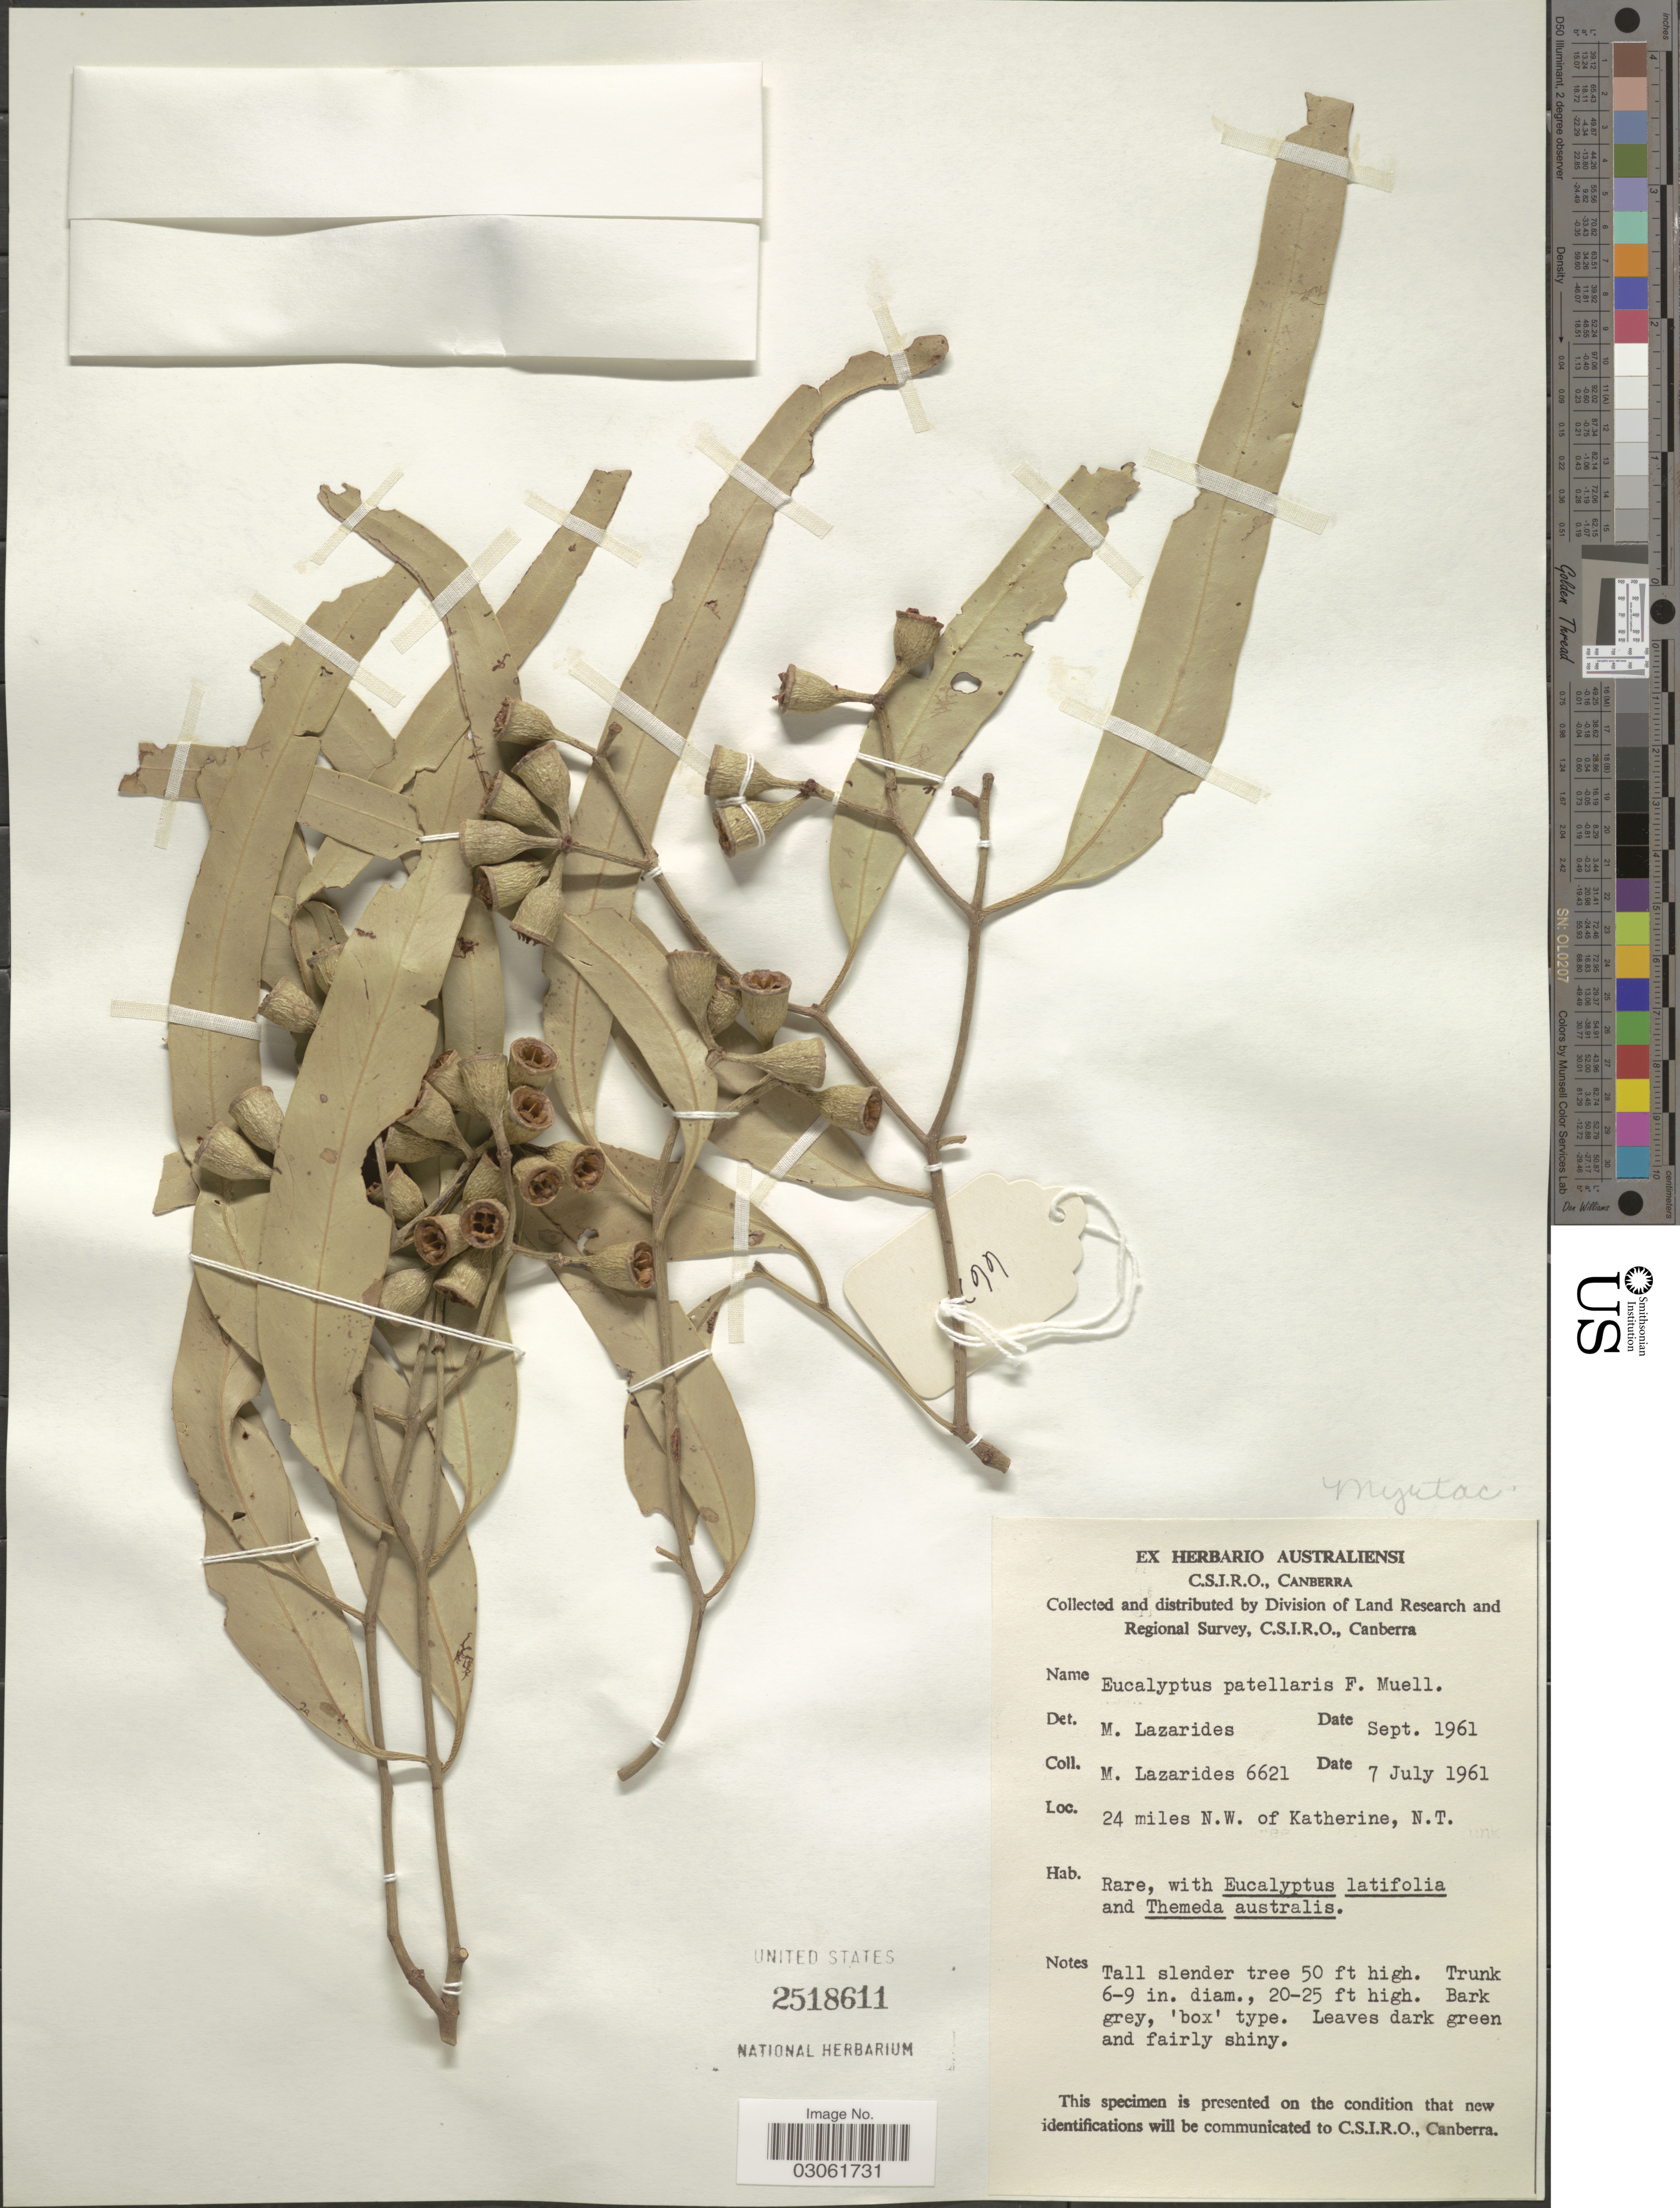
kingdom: Plantae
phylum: Tracheophyta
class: Magnoliopsida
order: Myrtales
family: Myrtaceae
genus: Eucalyptus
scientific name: Eucalyptus patellaris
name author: F. Muell.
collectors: M. Lazarides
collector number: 6621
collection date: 1961-07-07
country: Australia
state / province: Northern Territory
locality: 24 miles N.W. of Katherine.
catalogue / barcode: US 2518611